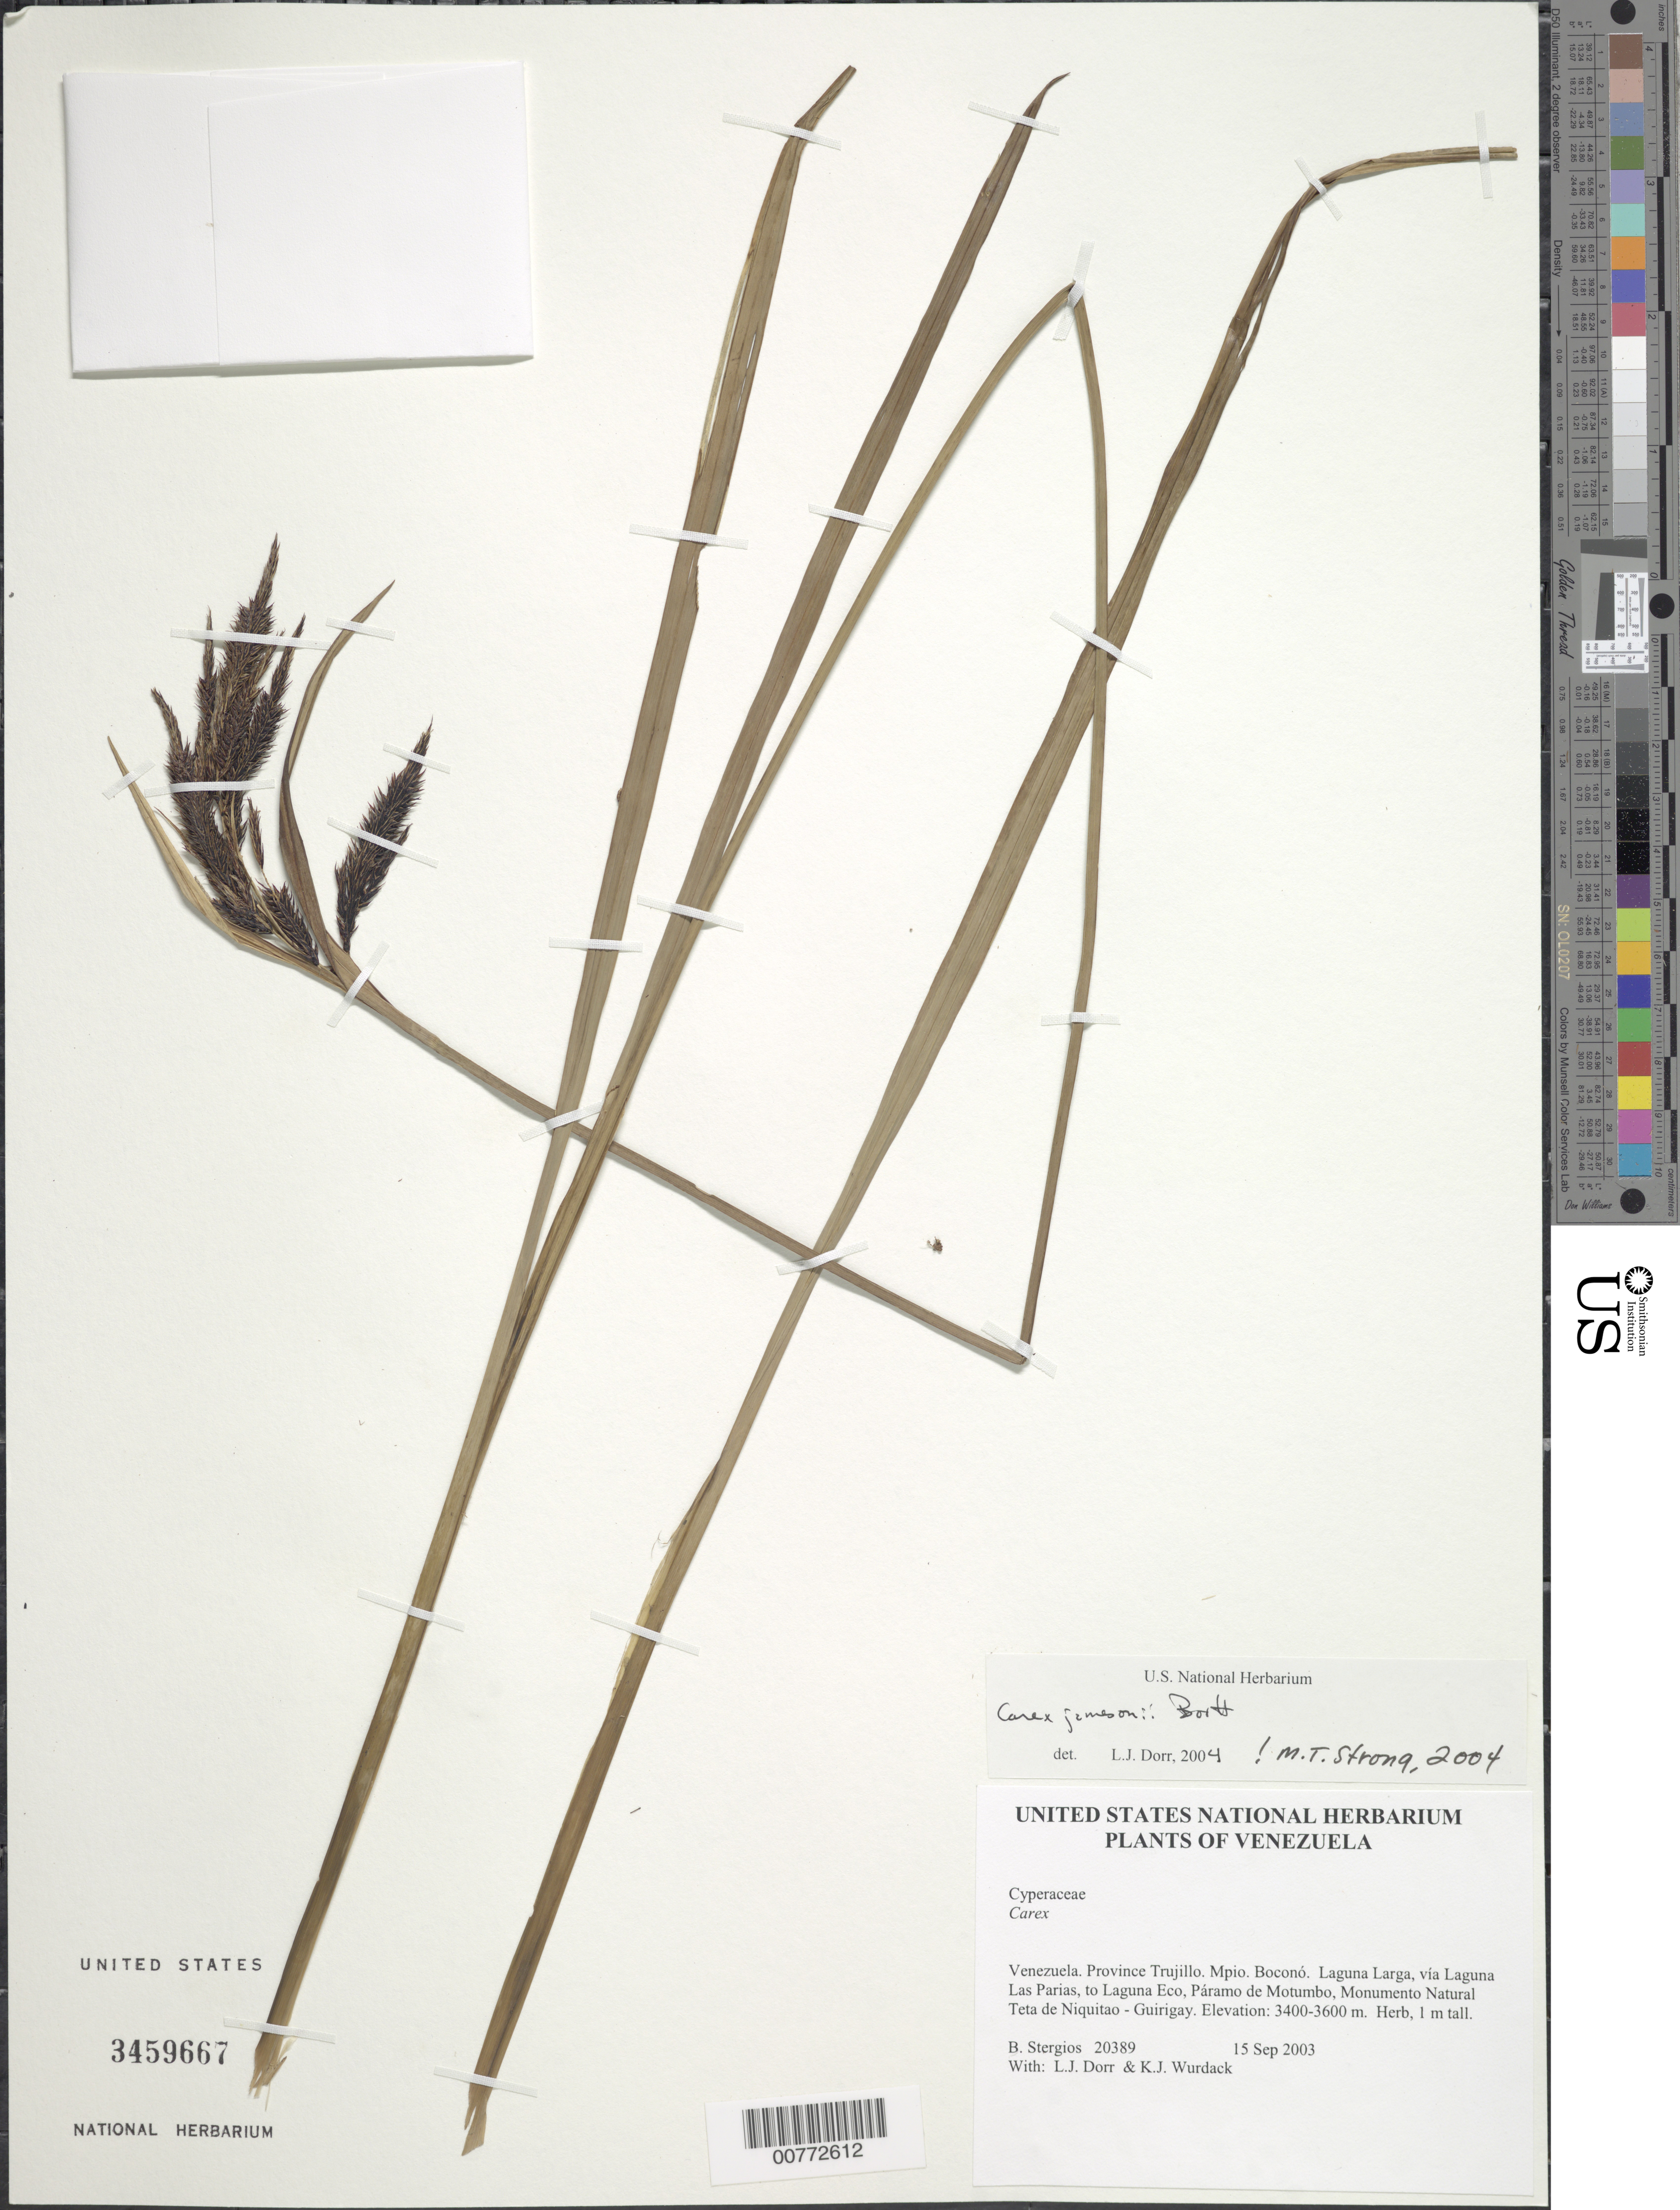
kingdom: Plantae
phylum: Tracheophyta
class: Liliopsida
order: Poales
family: Cyperaceae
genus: Carex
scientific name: Carex jamesonii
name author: Boott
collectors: B. G. Stergios, L. J. Dorr & K. Wurdack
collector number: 20389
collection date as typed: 15 Sep 2003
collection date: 2003-09-15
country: Venezuela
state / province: Trujillo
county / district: Boconó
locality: Laguna Larga, vía Laguna Las Parias, to Laguna Eco, Páramo de Motumbo, Monumento Natural Teta de Niquitao - Guirigay.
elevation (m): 3400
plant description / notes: PORT, US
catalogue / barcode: US 3459667